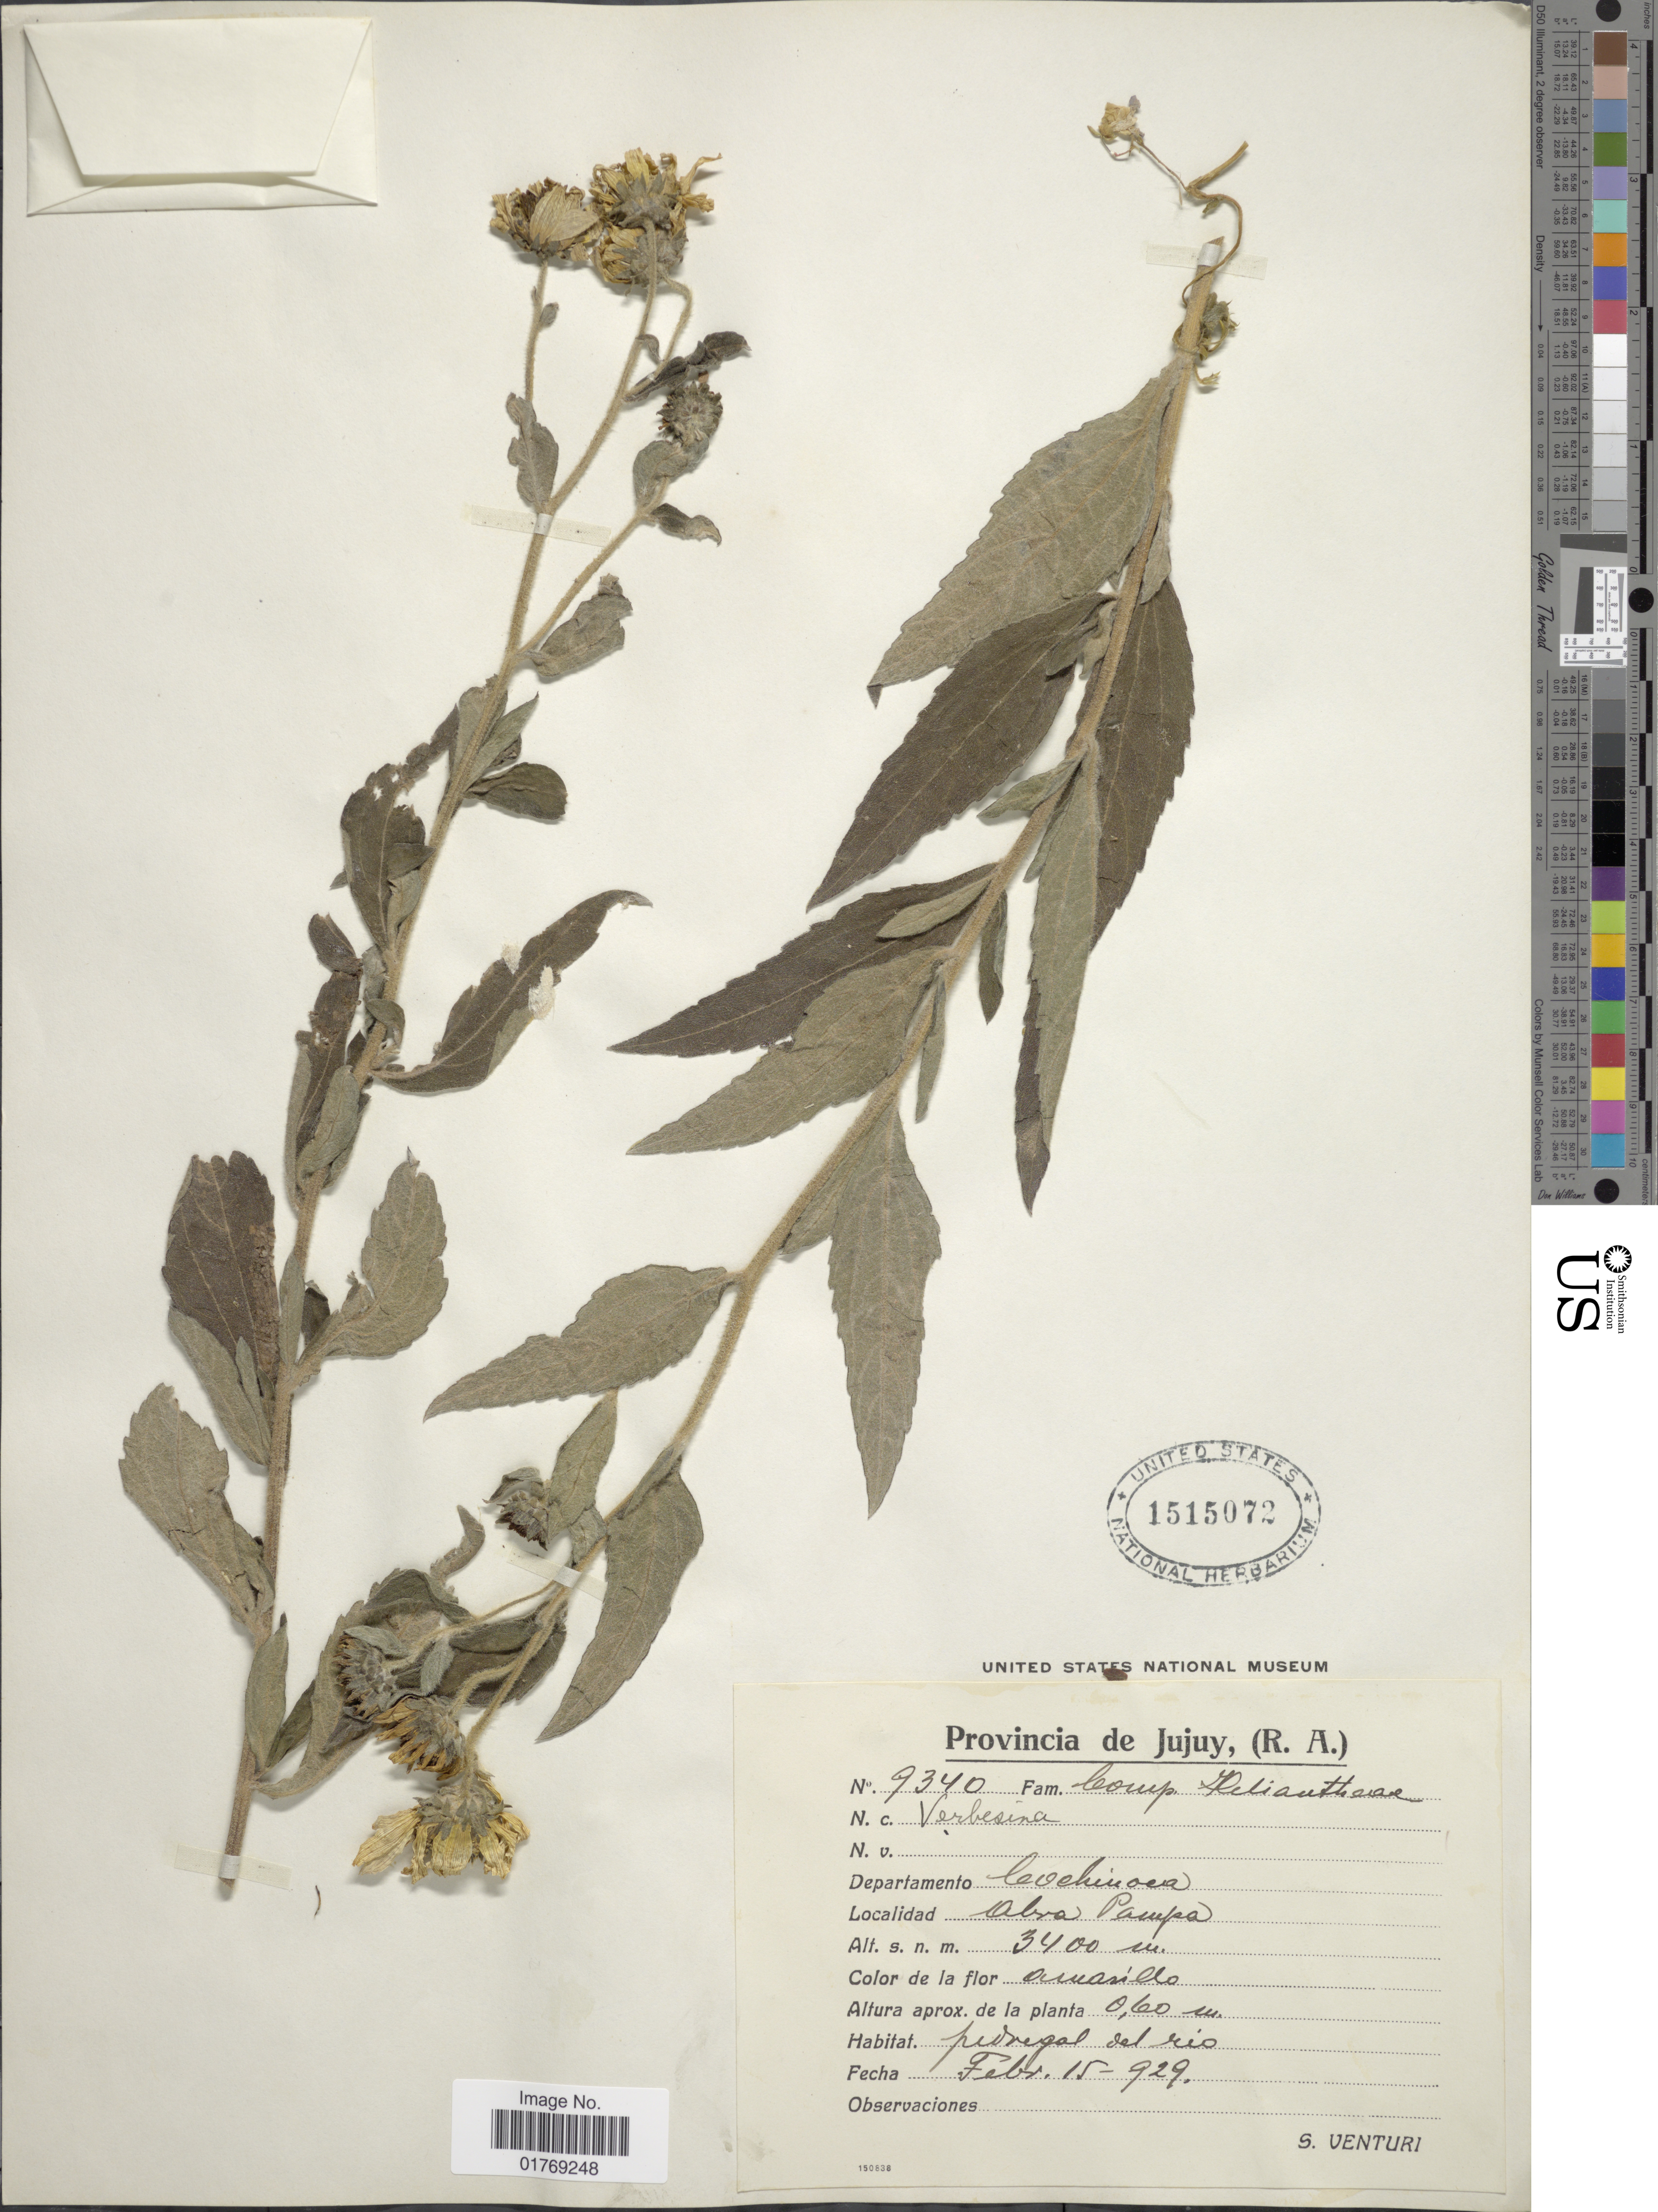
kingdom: Plantae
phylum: Tracheophyta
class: Magnoliopsida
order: Asterales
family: Asteraceae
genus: Viguiera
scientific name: Viguiera sp.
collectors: S. Venturi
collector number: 9340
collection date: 1929-02-15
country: Argentina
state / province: Jujuy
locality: Provincia de Jujuy, (R.A.). Departamento Cochinoca. Abra Pampa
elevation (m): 3400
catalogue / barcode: US 1515072